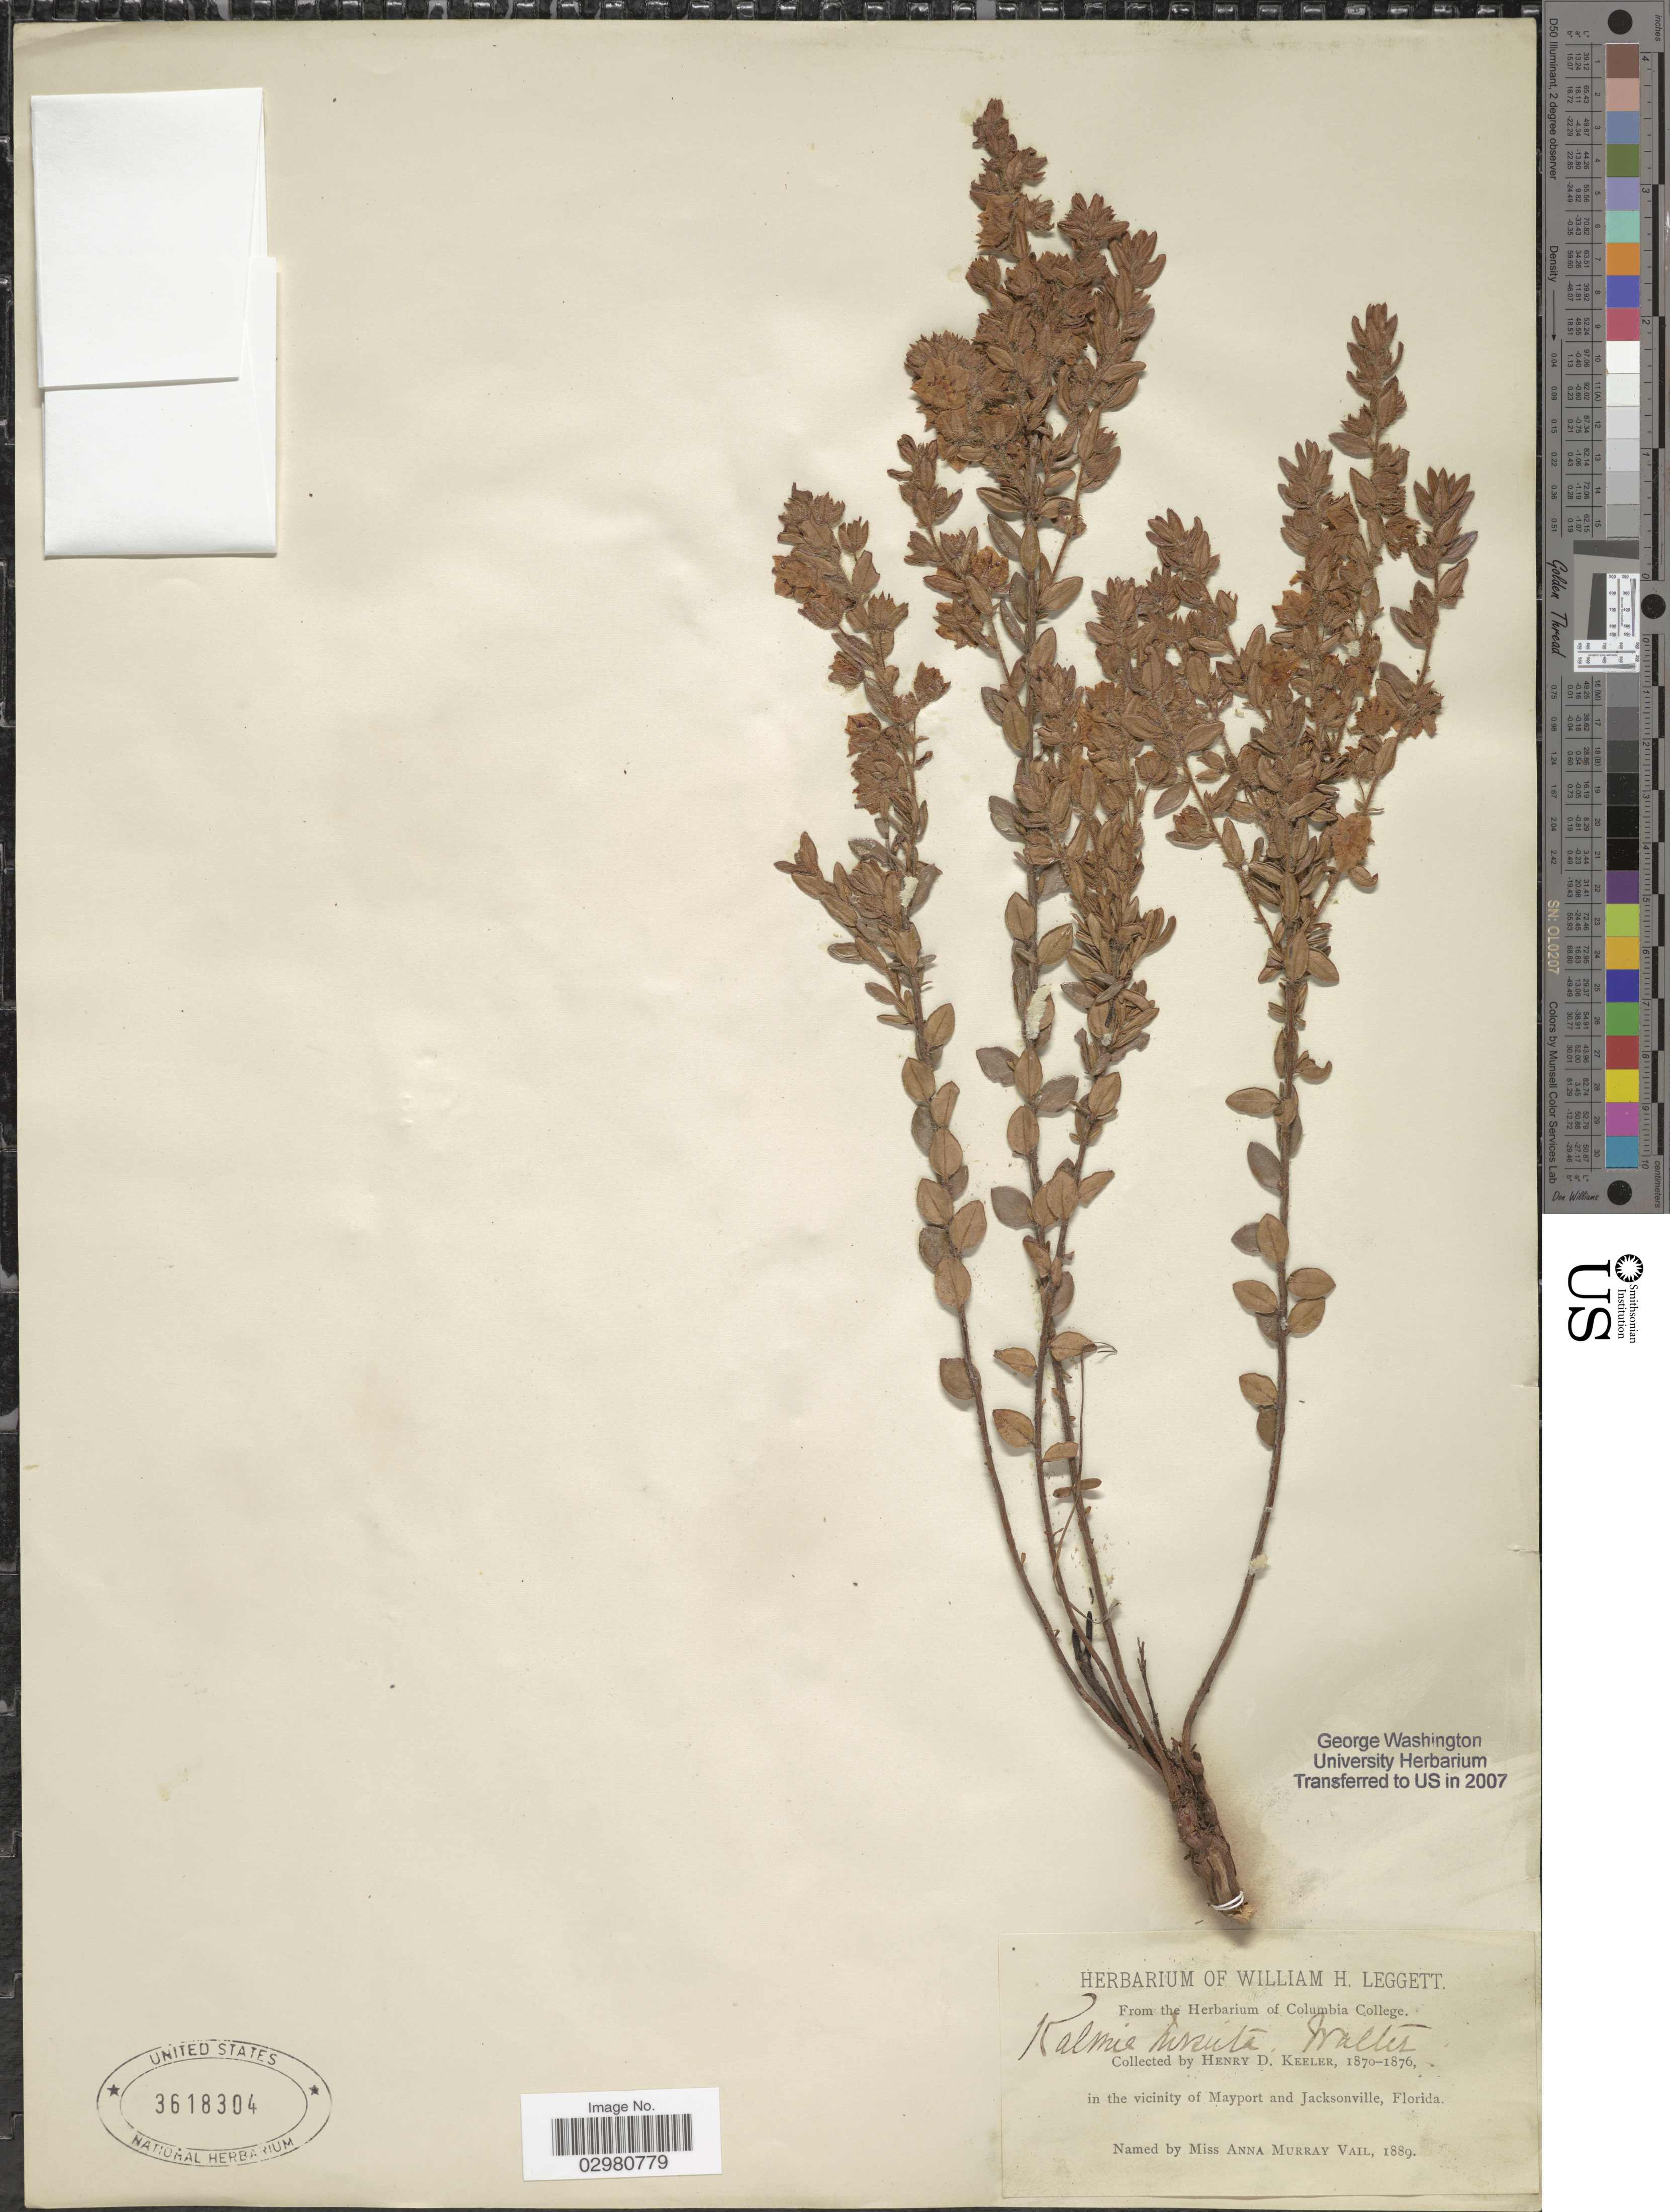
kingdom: Plantae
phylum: Tracheophyta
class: Magnoliopsida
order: Ericales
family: Ericaceae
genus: Kalmia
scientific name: Kalmia hirsuta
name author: Walter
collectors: H. Keeler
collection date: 1870/1876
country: United States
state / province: Florida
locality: In the vicinity of Mayport and Jacksonville.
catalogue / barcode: US 3618304